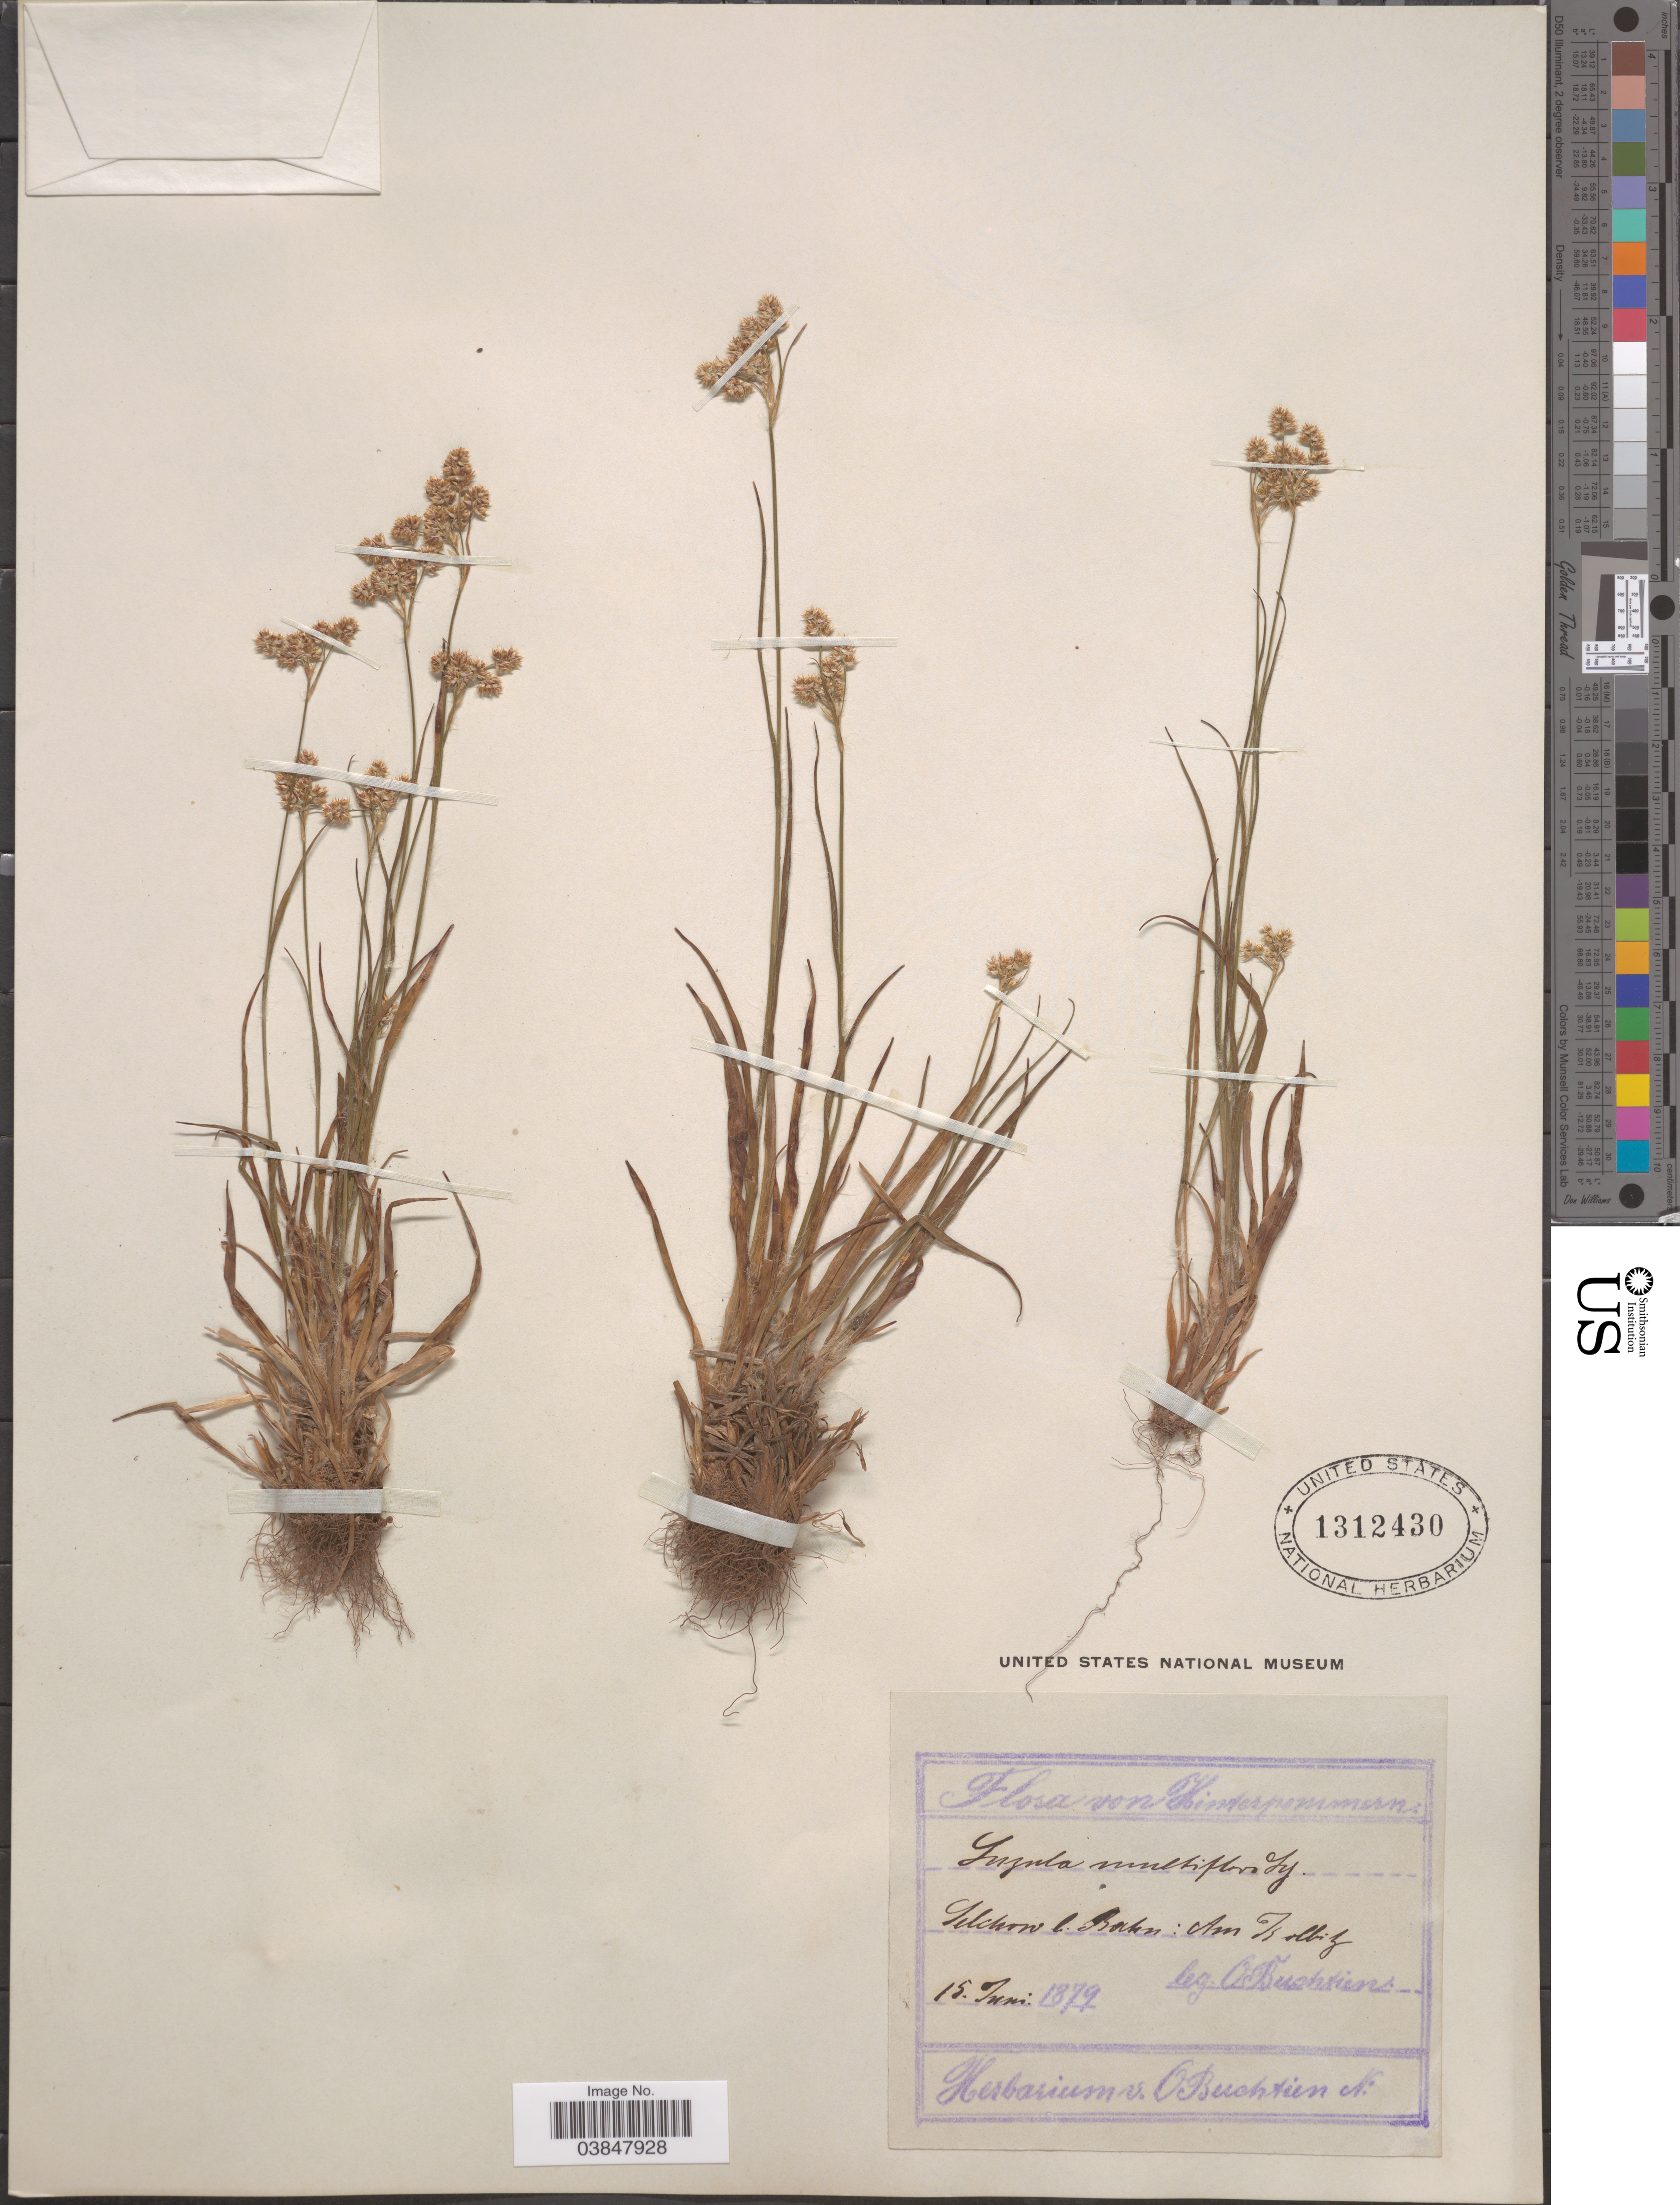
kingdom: Plantae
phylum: Tracheophyta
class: Liliopsida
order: Poales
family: Juncaceae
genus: Luzula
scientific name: Luzula multiflora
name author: (Ehrh.) Lej.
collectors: O. Buchtien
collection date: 1879-06-15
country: Poland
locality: Hinterpommern. Telchon b. Bahn: Am Kolbacz.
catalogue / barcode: US 1312430